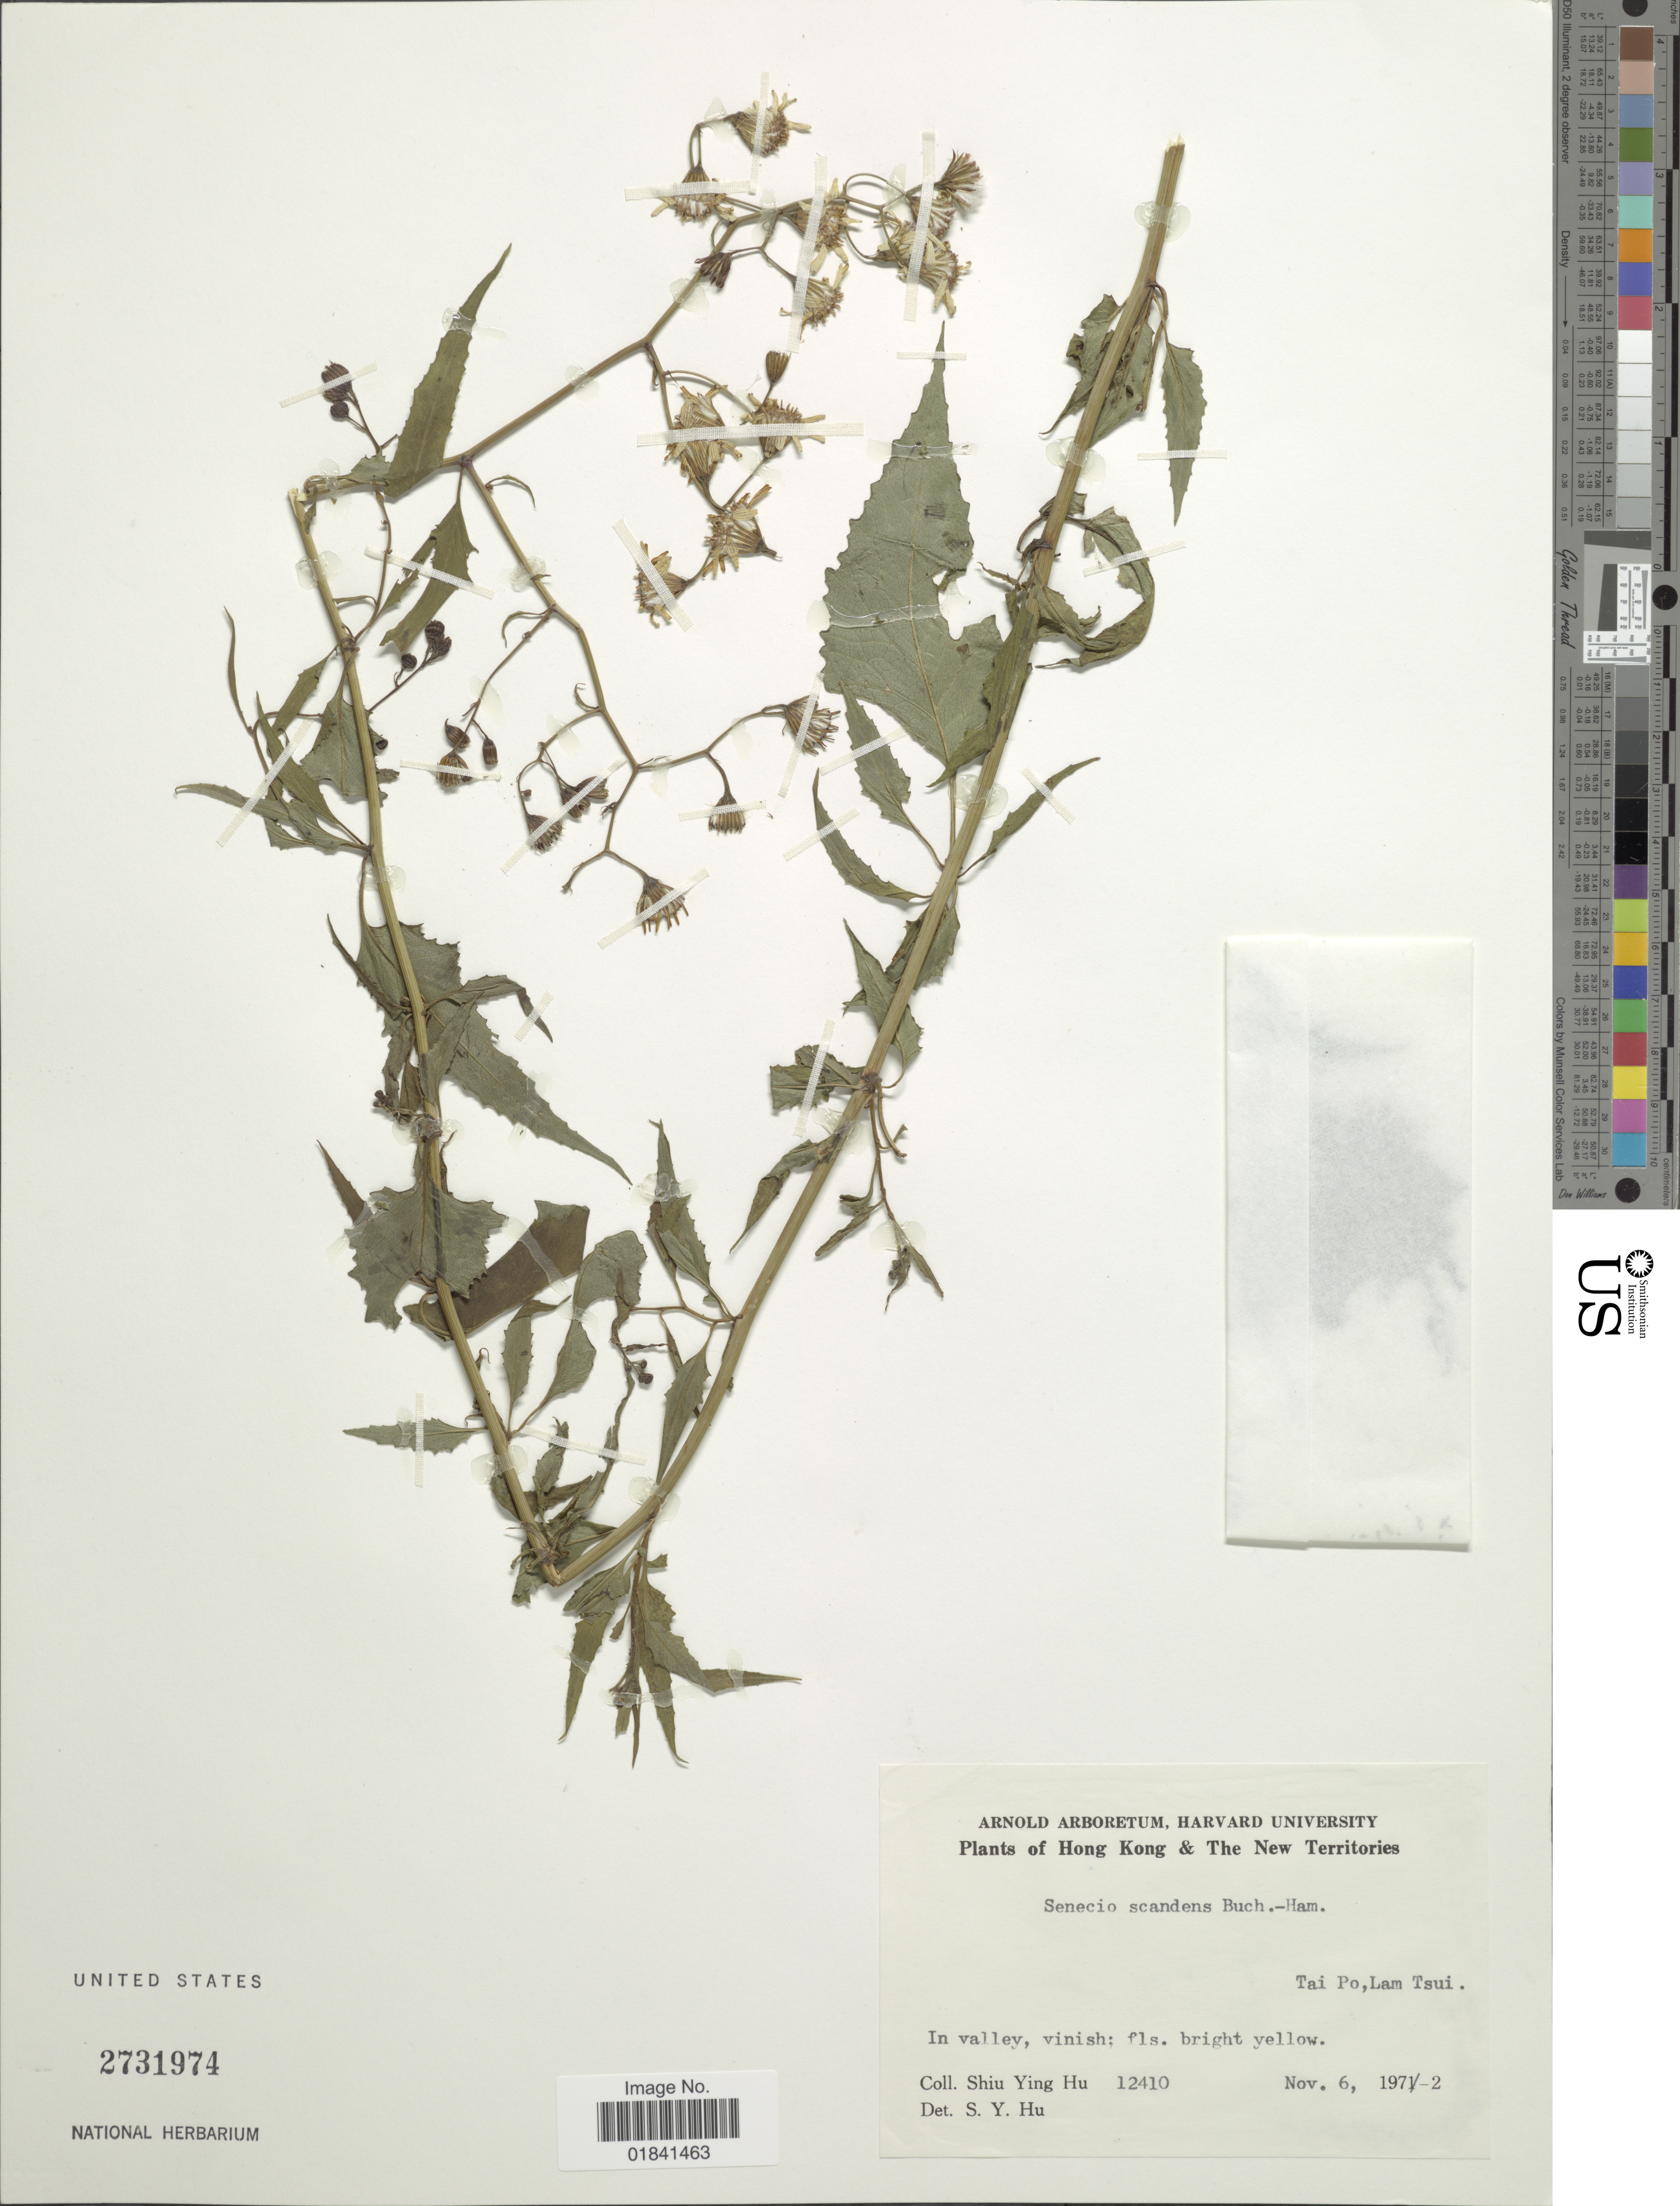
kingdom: Plantae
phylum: Tracheophyta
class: Magnoliopsida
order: Asterales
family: Asteraceae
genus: Senecio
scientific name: Senecio scandens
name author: Buch.-Ham. ex D. Don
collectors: S. Y. Hu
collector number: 12410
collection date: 1972-11-06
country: China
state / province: Hong Kong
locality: Hong Kong & The New Territories, Tai Po, Lam Tsui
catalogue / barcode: US 2731974